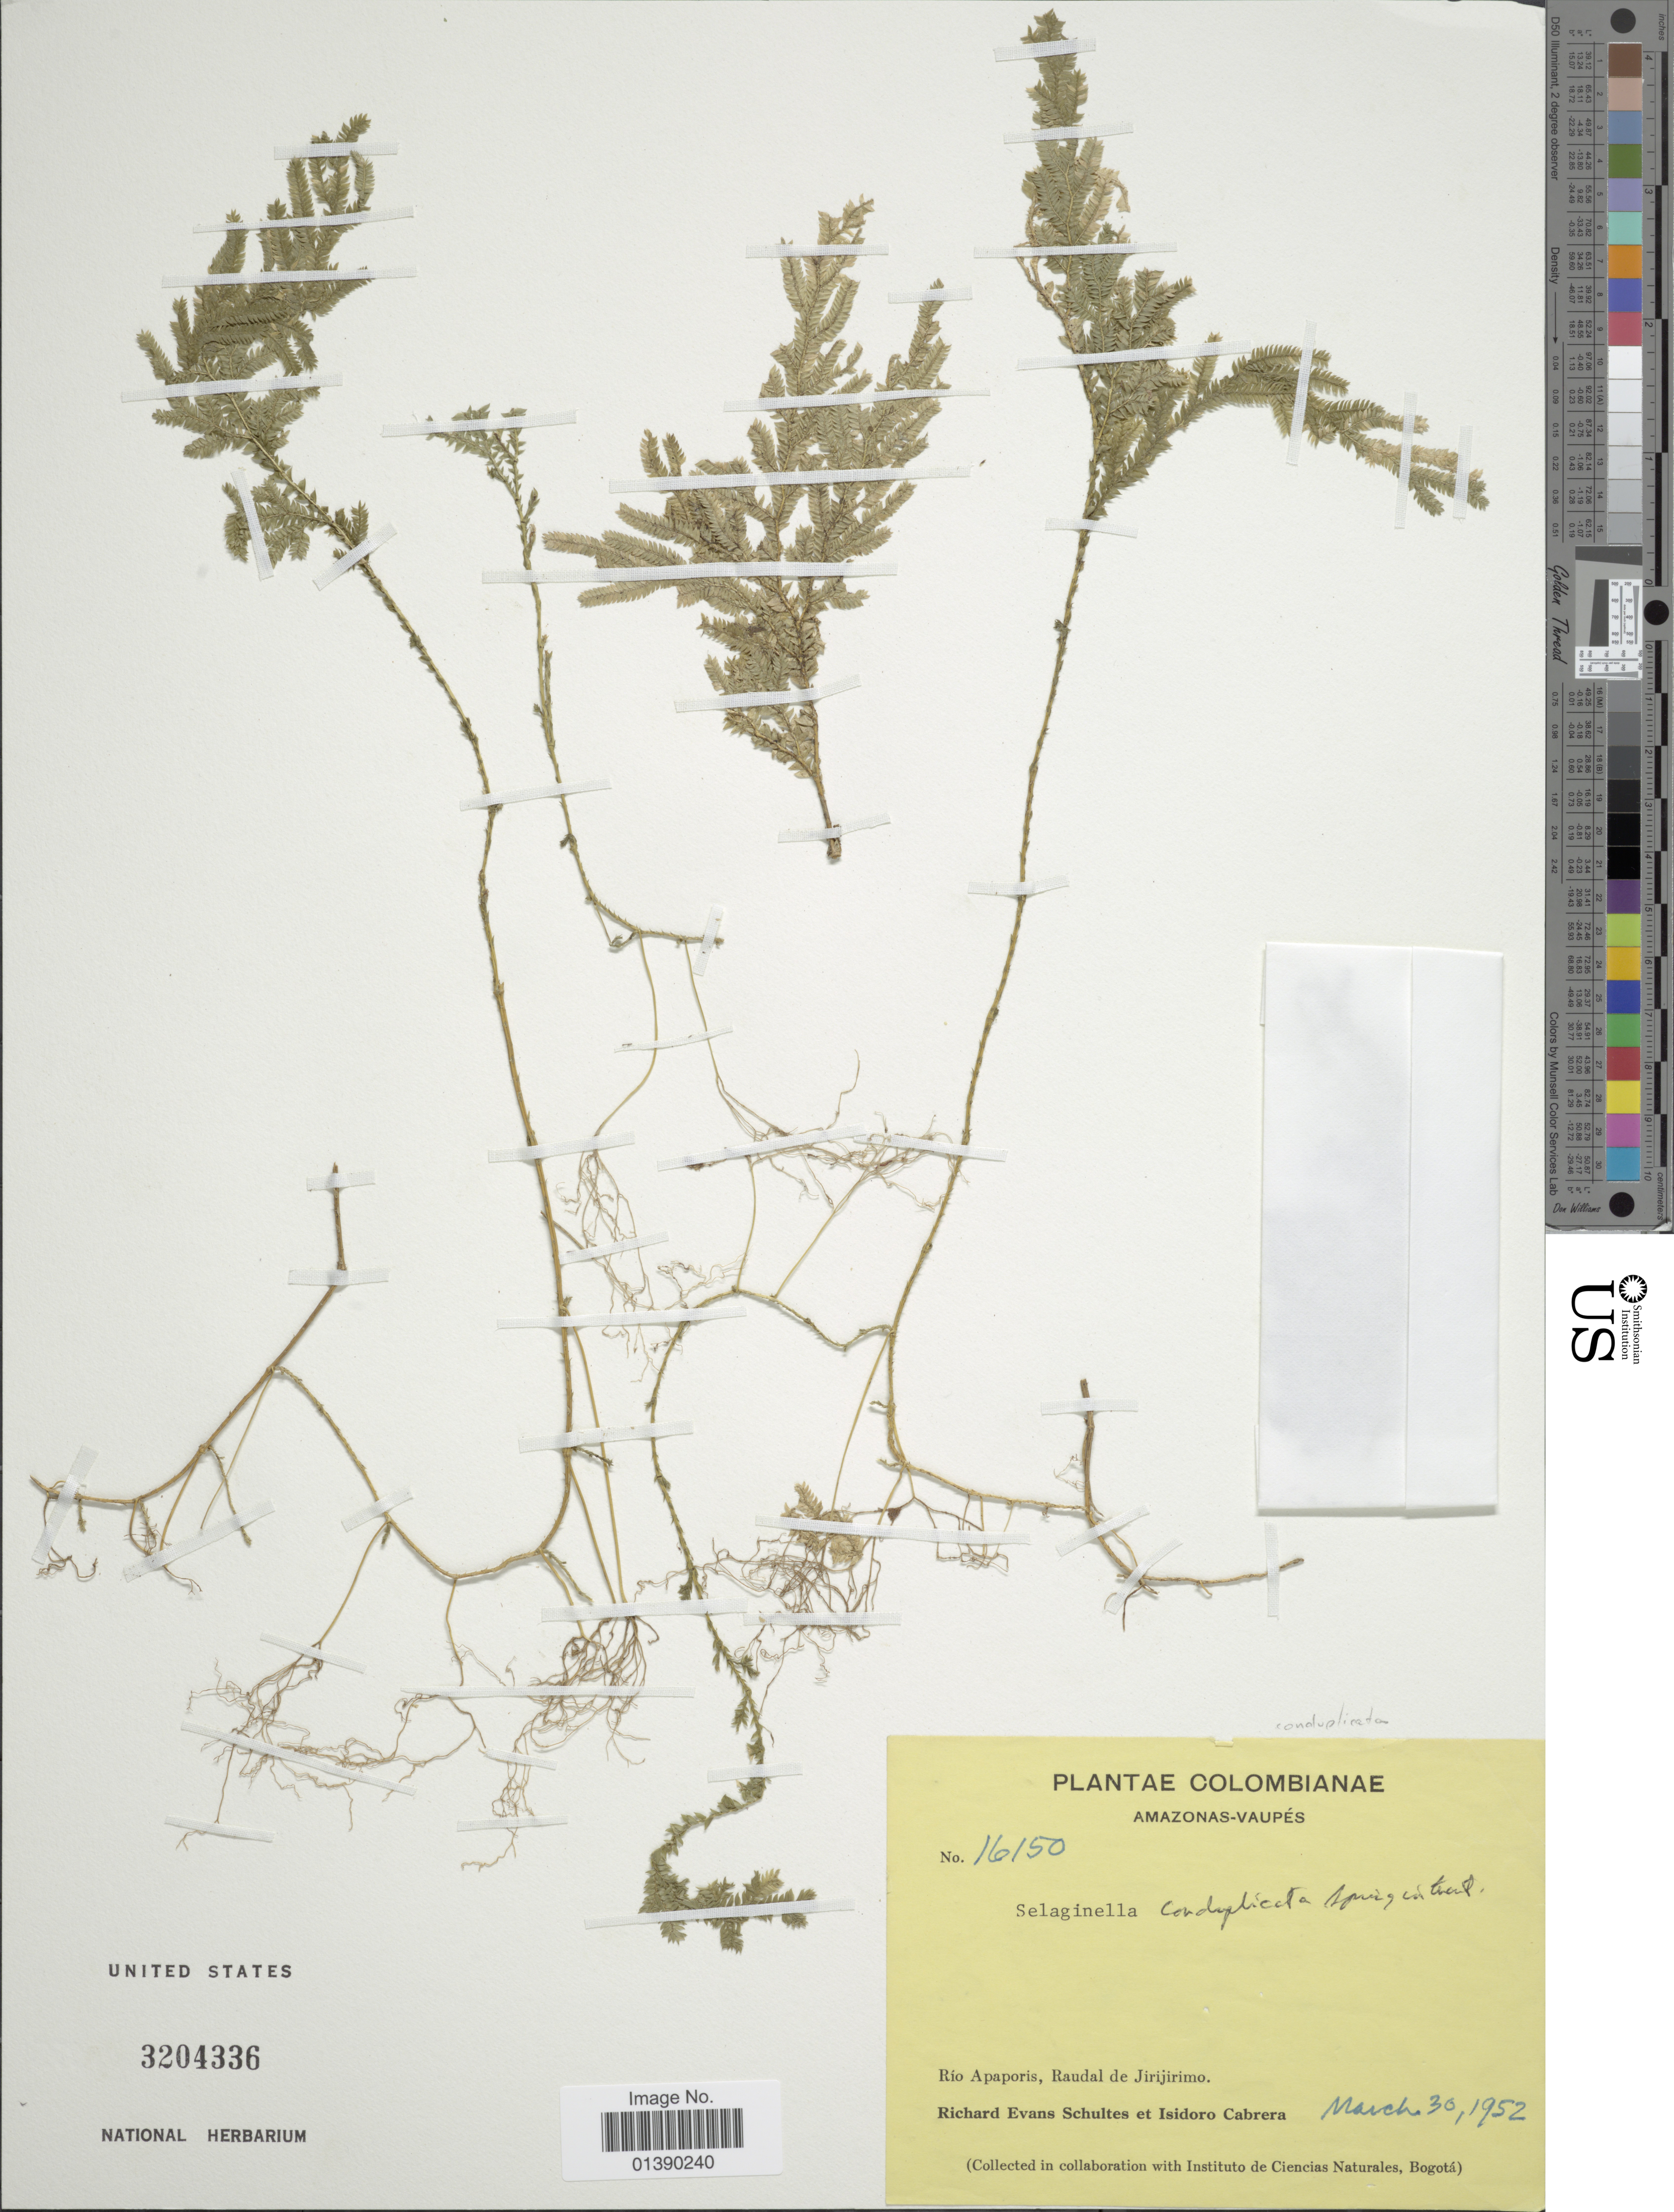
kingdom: Plantae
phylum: Tracheophyta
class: Lycopodiopsida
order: Selaginellales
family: Selaginellaceae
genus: Selaginella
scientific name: Selaginella conduplicata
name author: Spring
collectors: R. E. Schultes & I. Cabrera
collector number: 16150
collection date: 1952-03-30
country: Colombia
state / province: Amazonas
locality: Amazonas-Vaupés, Rio Apaporis, Raudal de Jirijirimo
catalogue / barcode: US 3204336